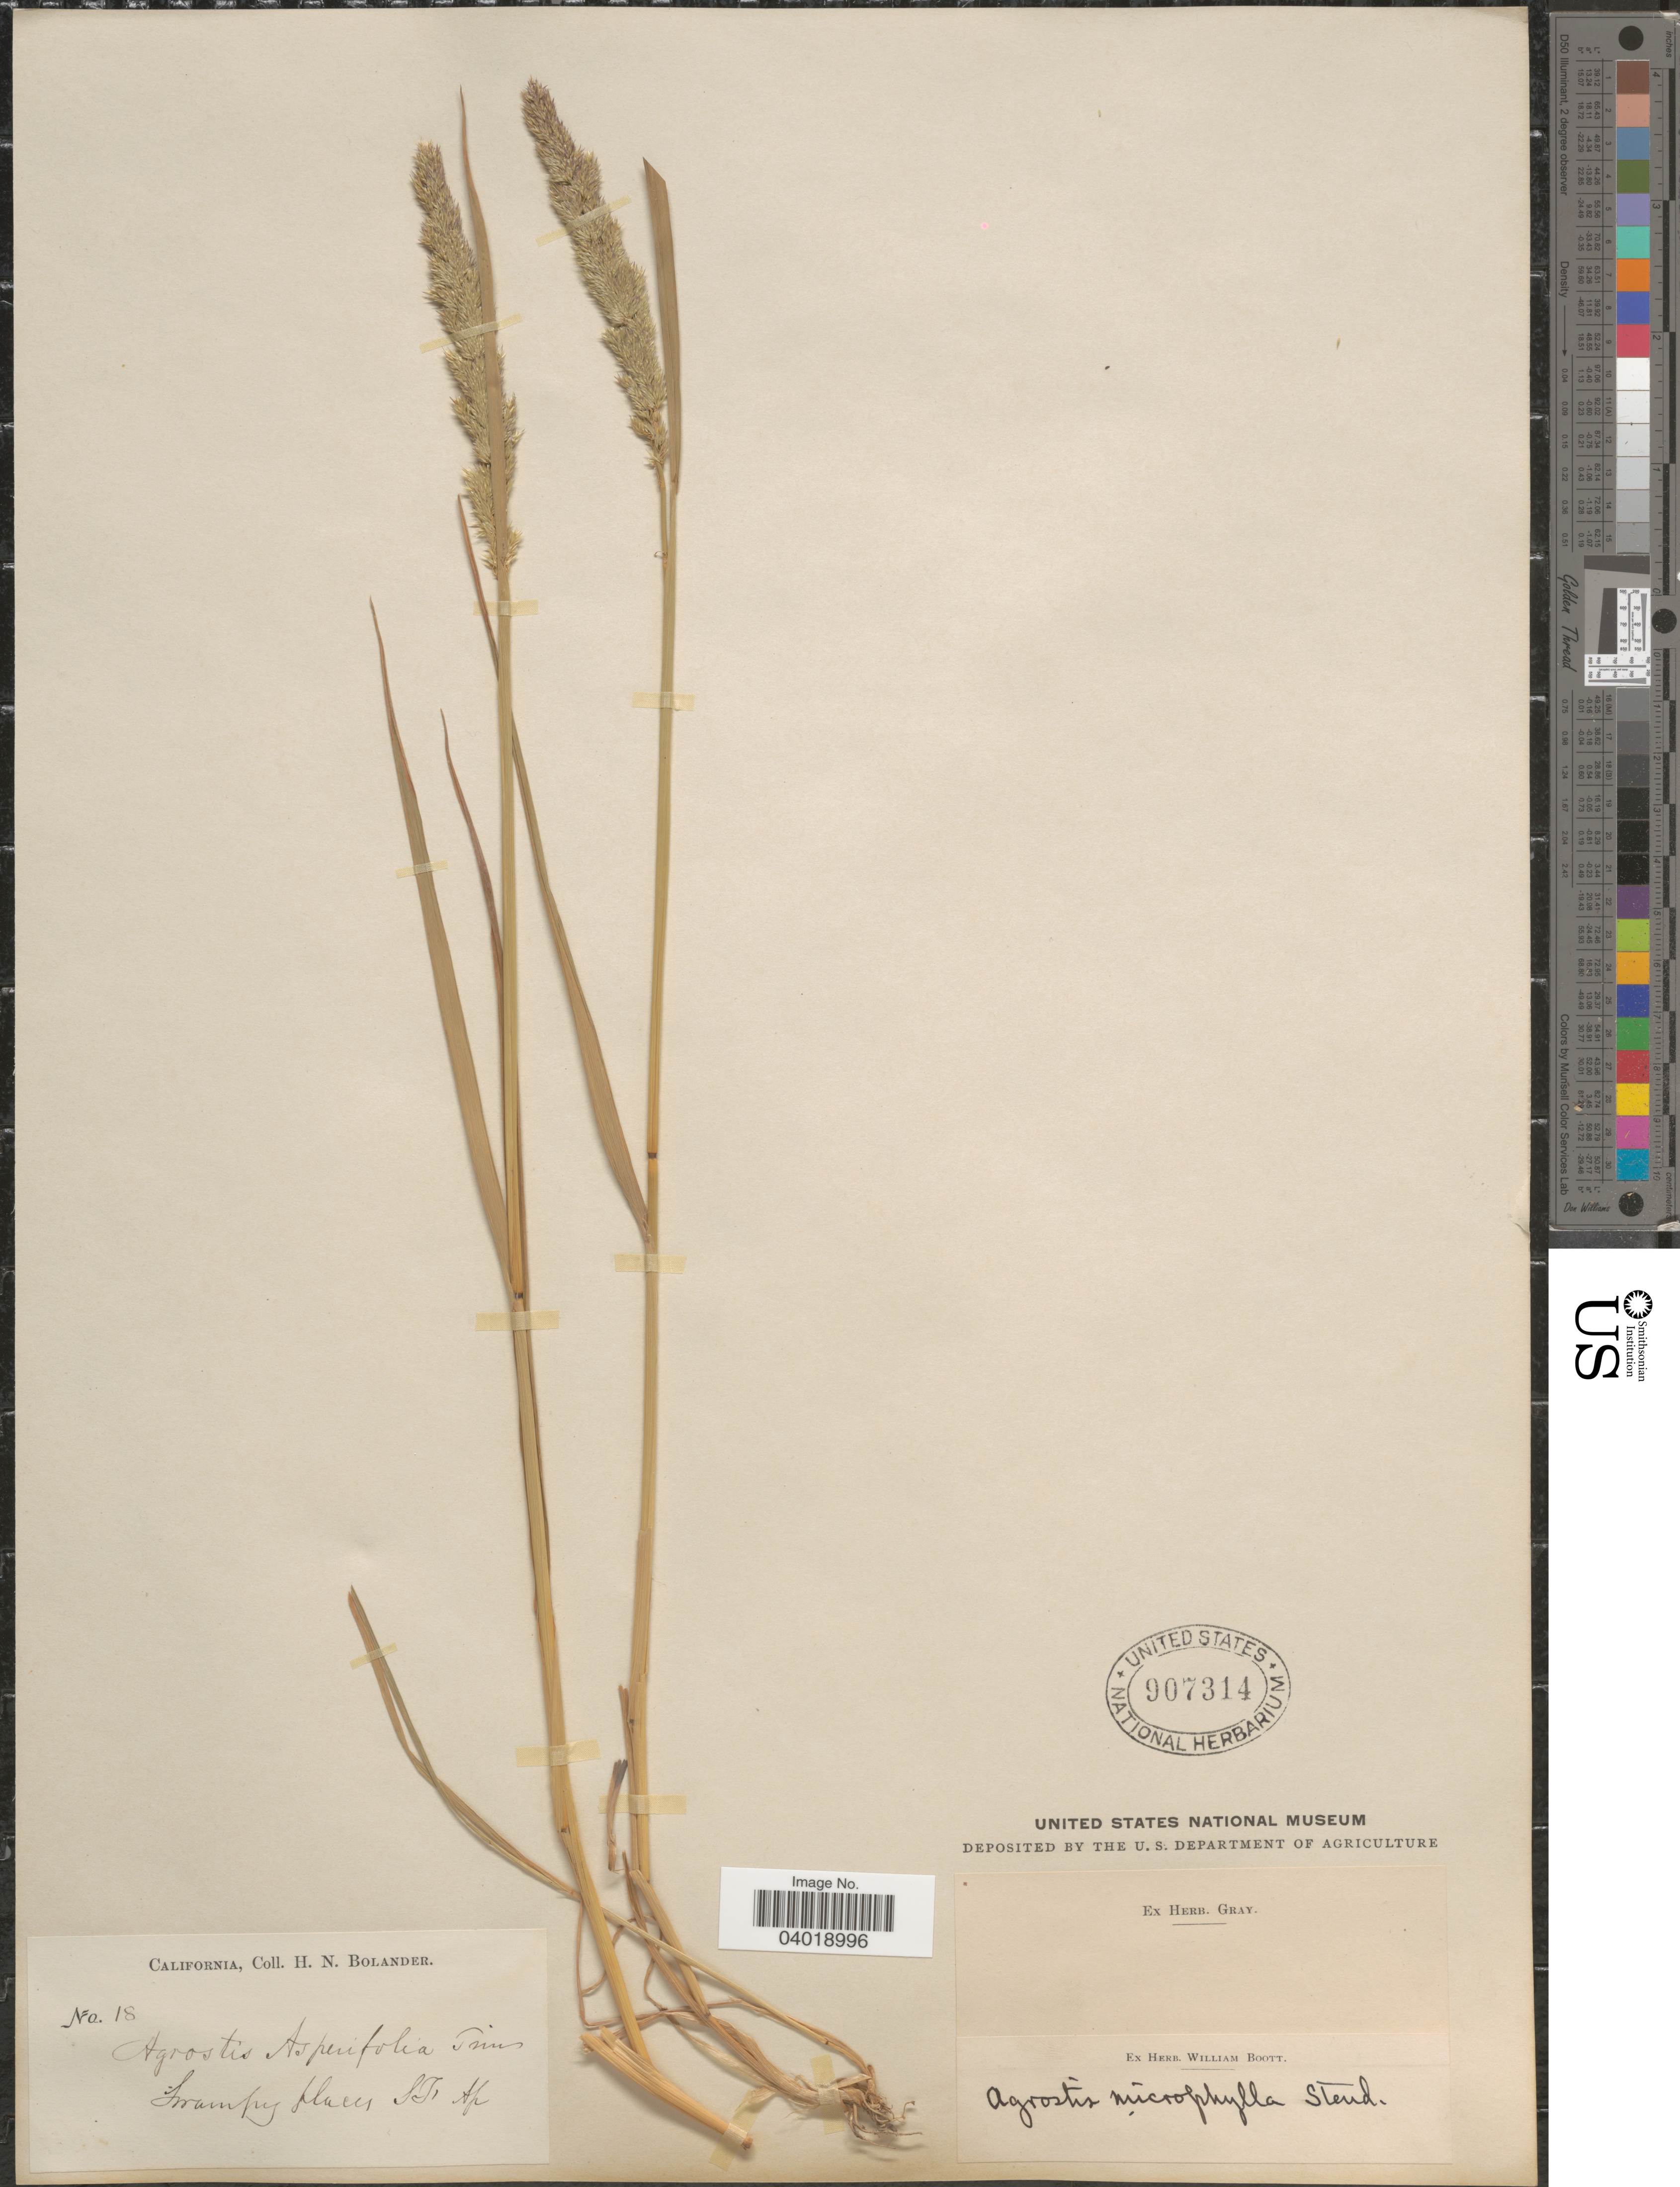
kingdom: Plantae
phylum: Tracheophyta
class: Liliopsida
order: Poales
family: Poaceae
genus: Agrostis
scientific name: Agrostis exarata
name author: Trin.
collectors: H. Bolander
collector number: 18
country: United States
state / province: California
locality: Swampy places SF.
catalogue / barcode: US 907314